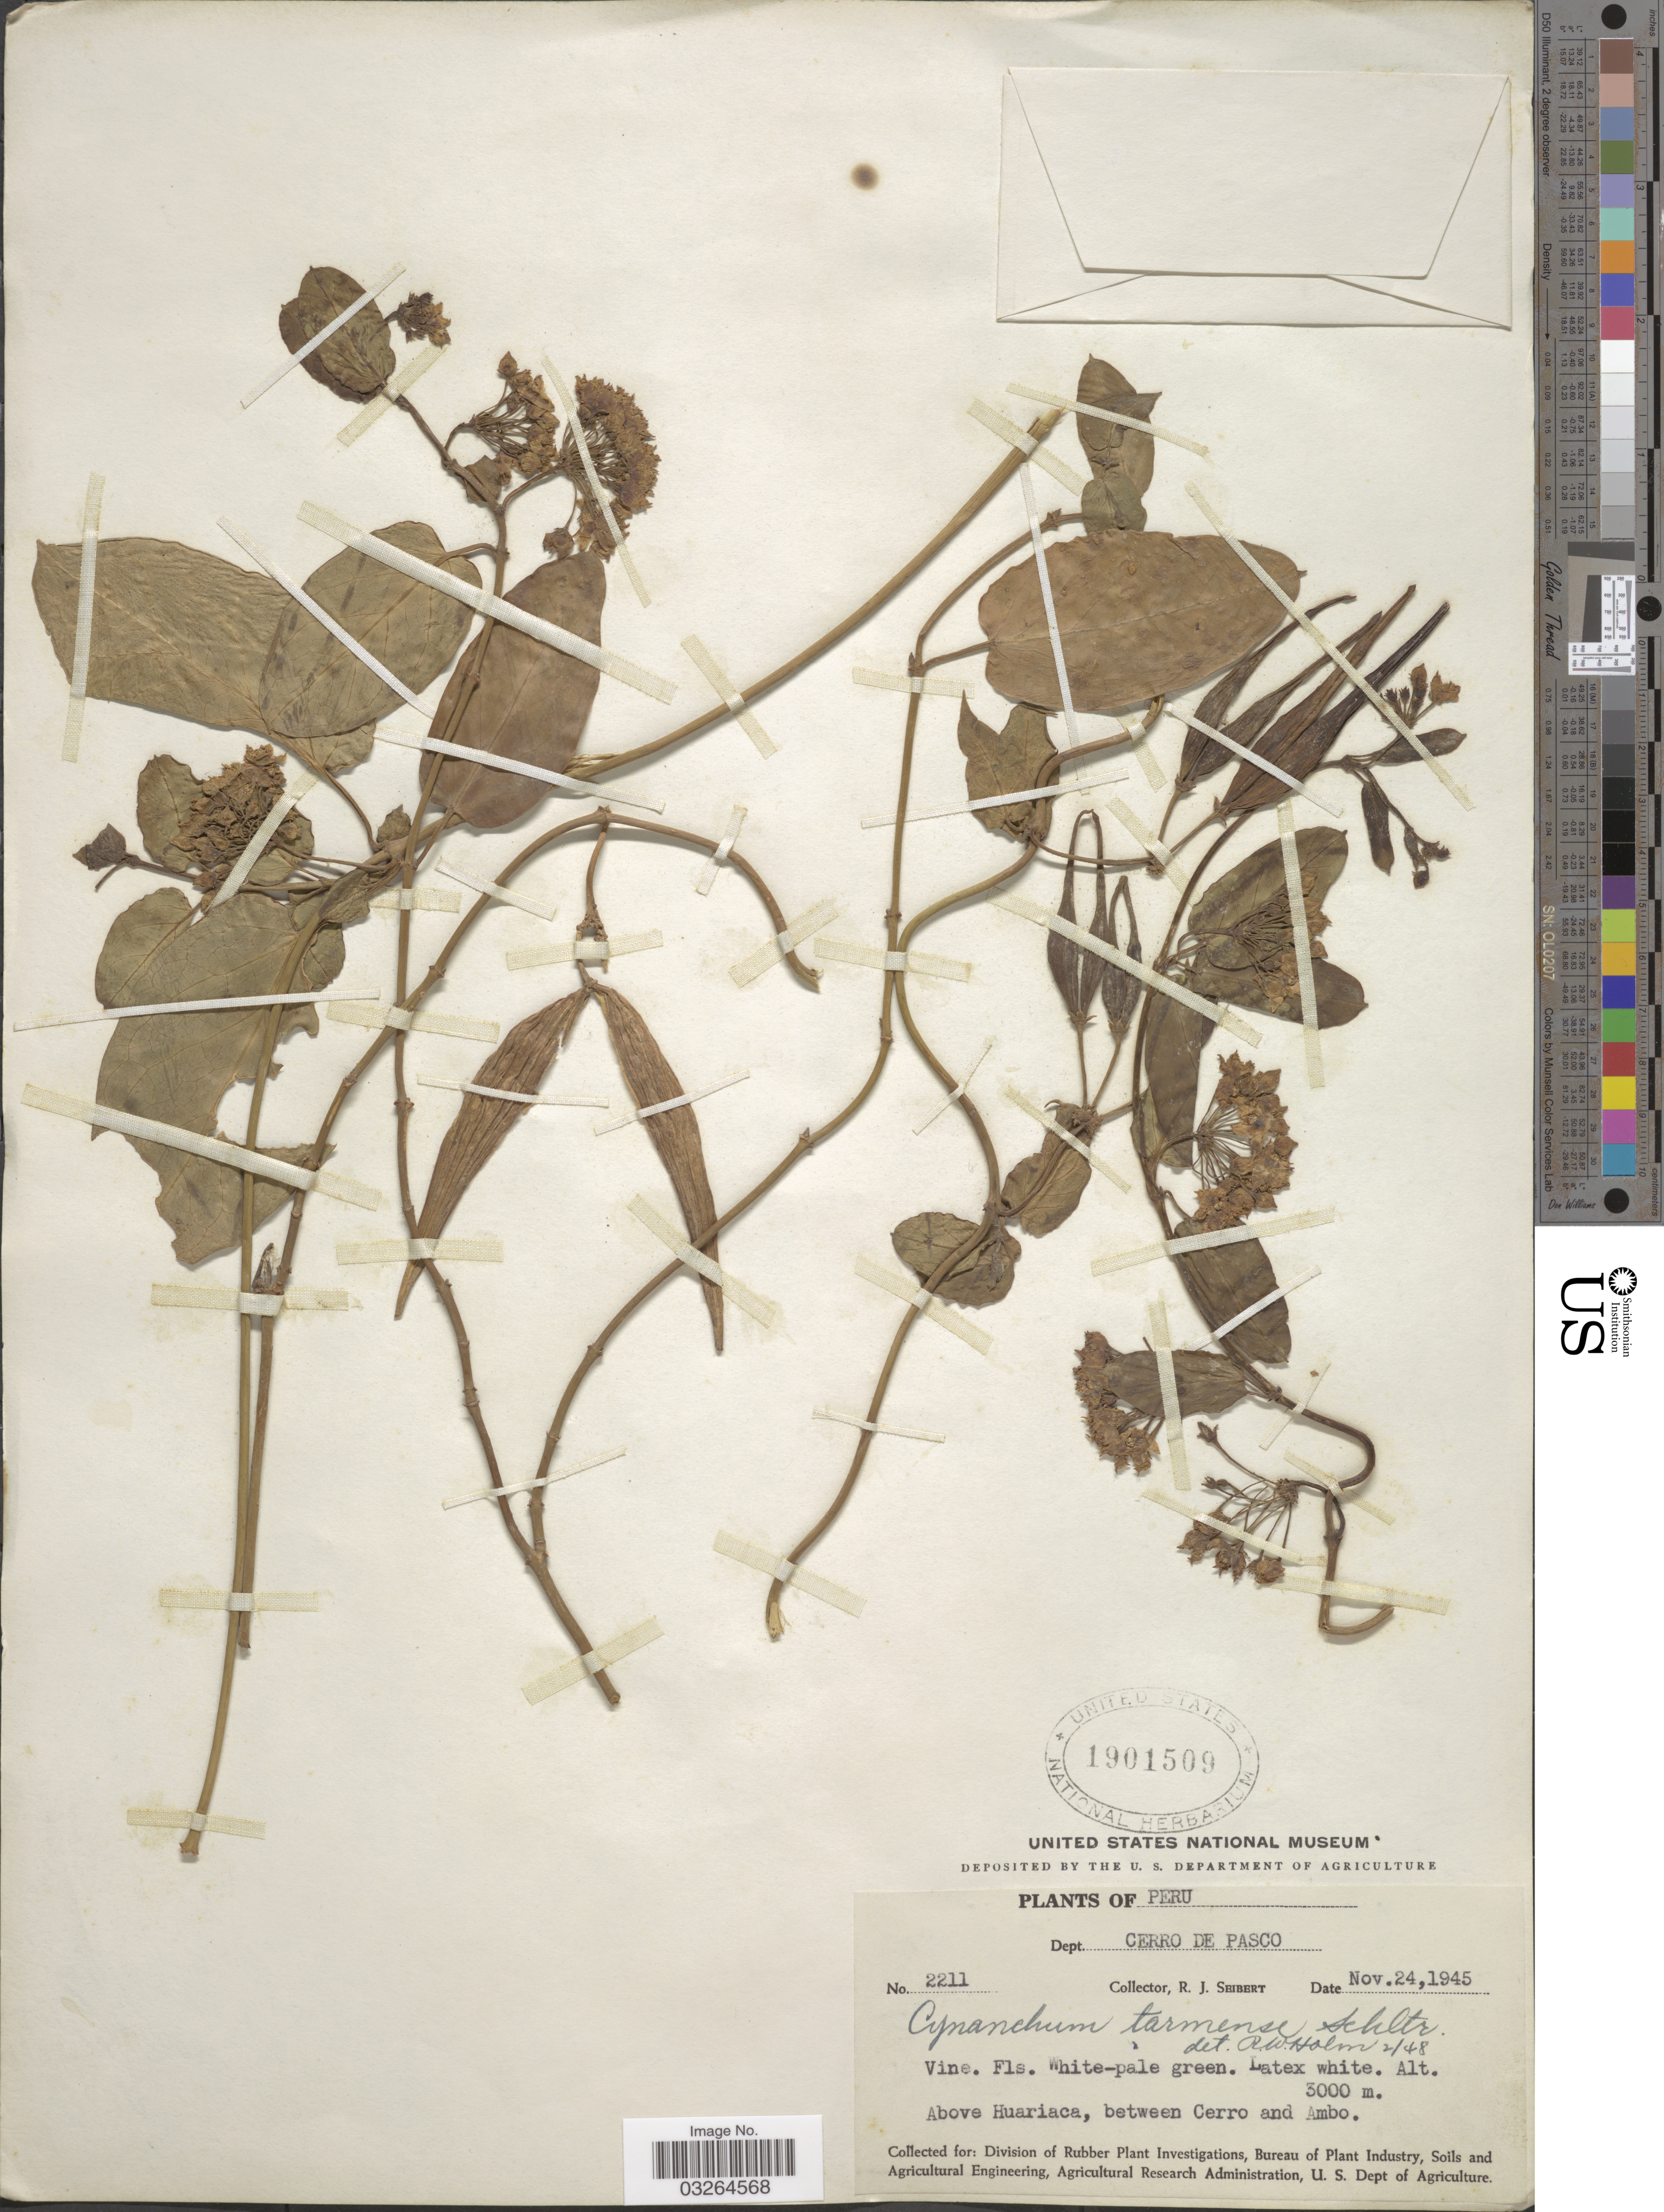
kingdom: Plantae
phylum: Tracheophyta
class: Magnoliopsida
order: Gentianales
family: Apocynaceae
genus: Cynanchum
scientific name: Cynanchum tarmense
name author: Schltr.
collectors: R. J. Seibert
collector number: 2211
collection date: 1945-11-24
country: Peru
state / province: Pasco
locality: Dept. Cerro de Pasco. Above Huariaca, between Cerro and Ambo.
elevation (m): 3000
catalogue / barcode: US 1901509